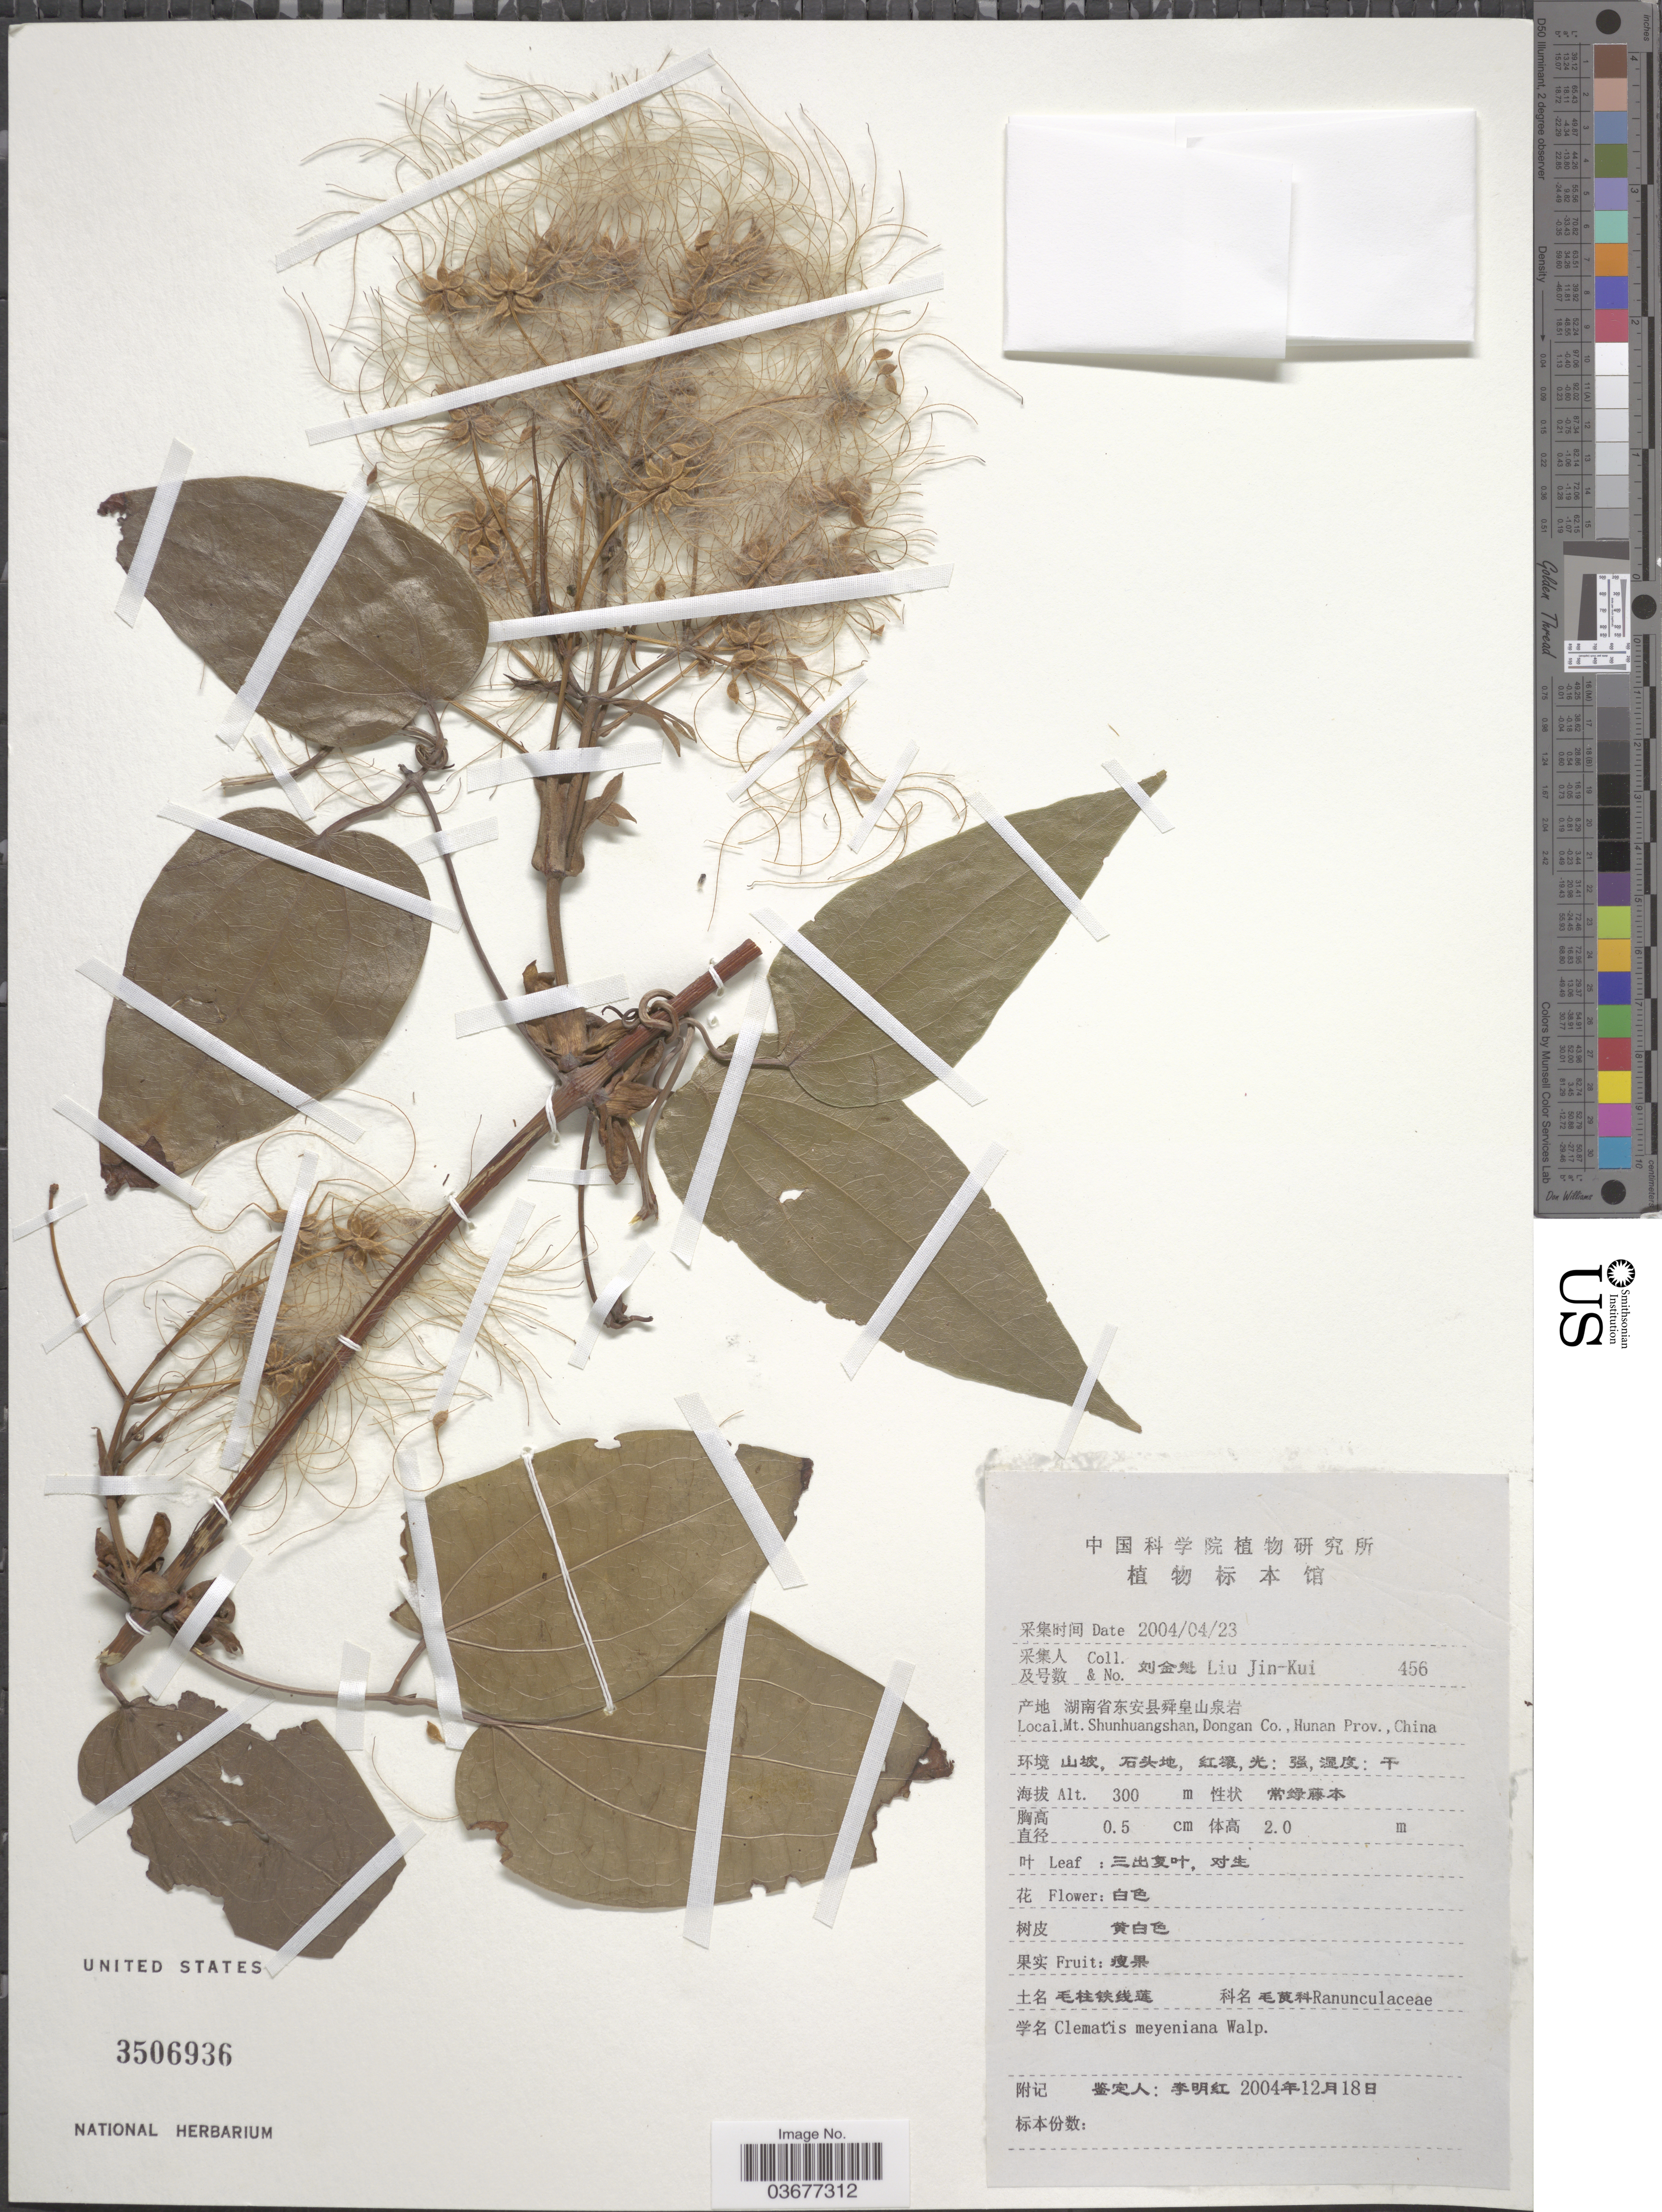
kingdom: Plantae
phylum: Tracheophyta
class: Magnoliopsida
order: Ranunculales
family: Ranunculaceae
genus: Clematis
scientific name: Clematis meyeniana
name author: Walp.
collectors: Liu Jin-Kui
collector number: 456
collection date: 2004-04-23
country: China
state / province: Hunan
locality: Mt. Shunhuangshan, Dongan Co.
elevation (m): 300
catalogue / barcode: US 3506936